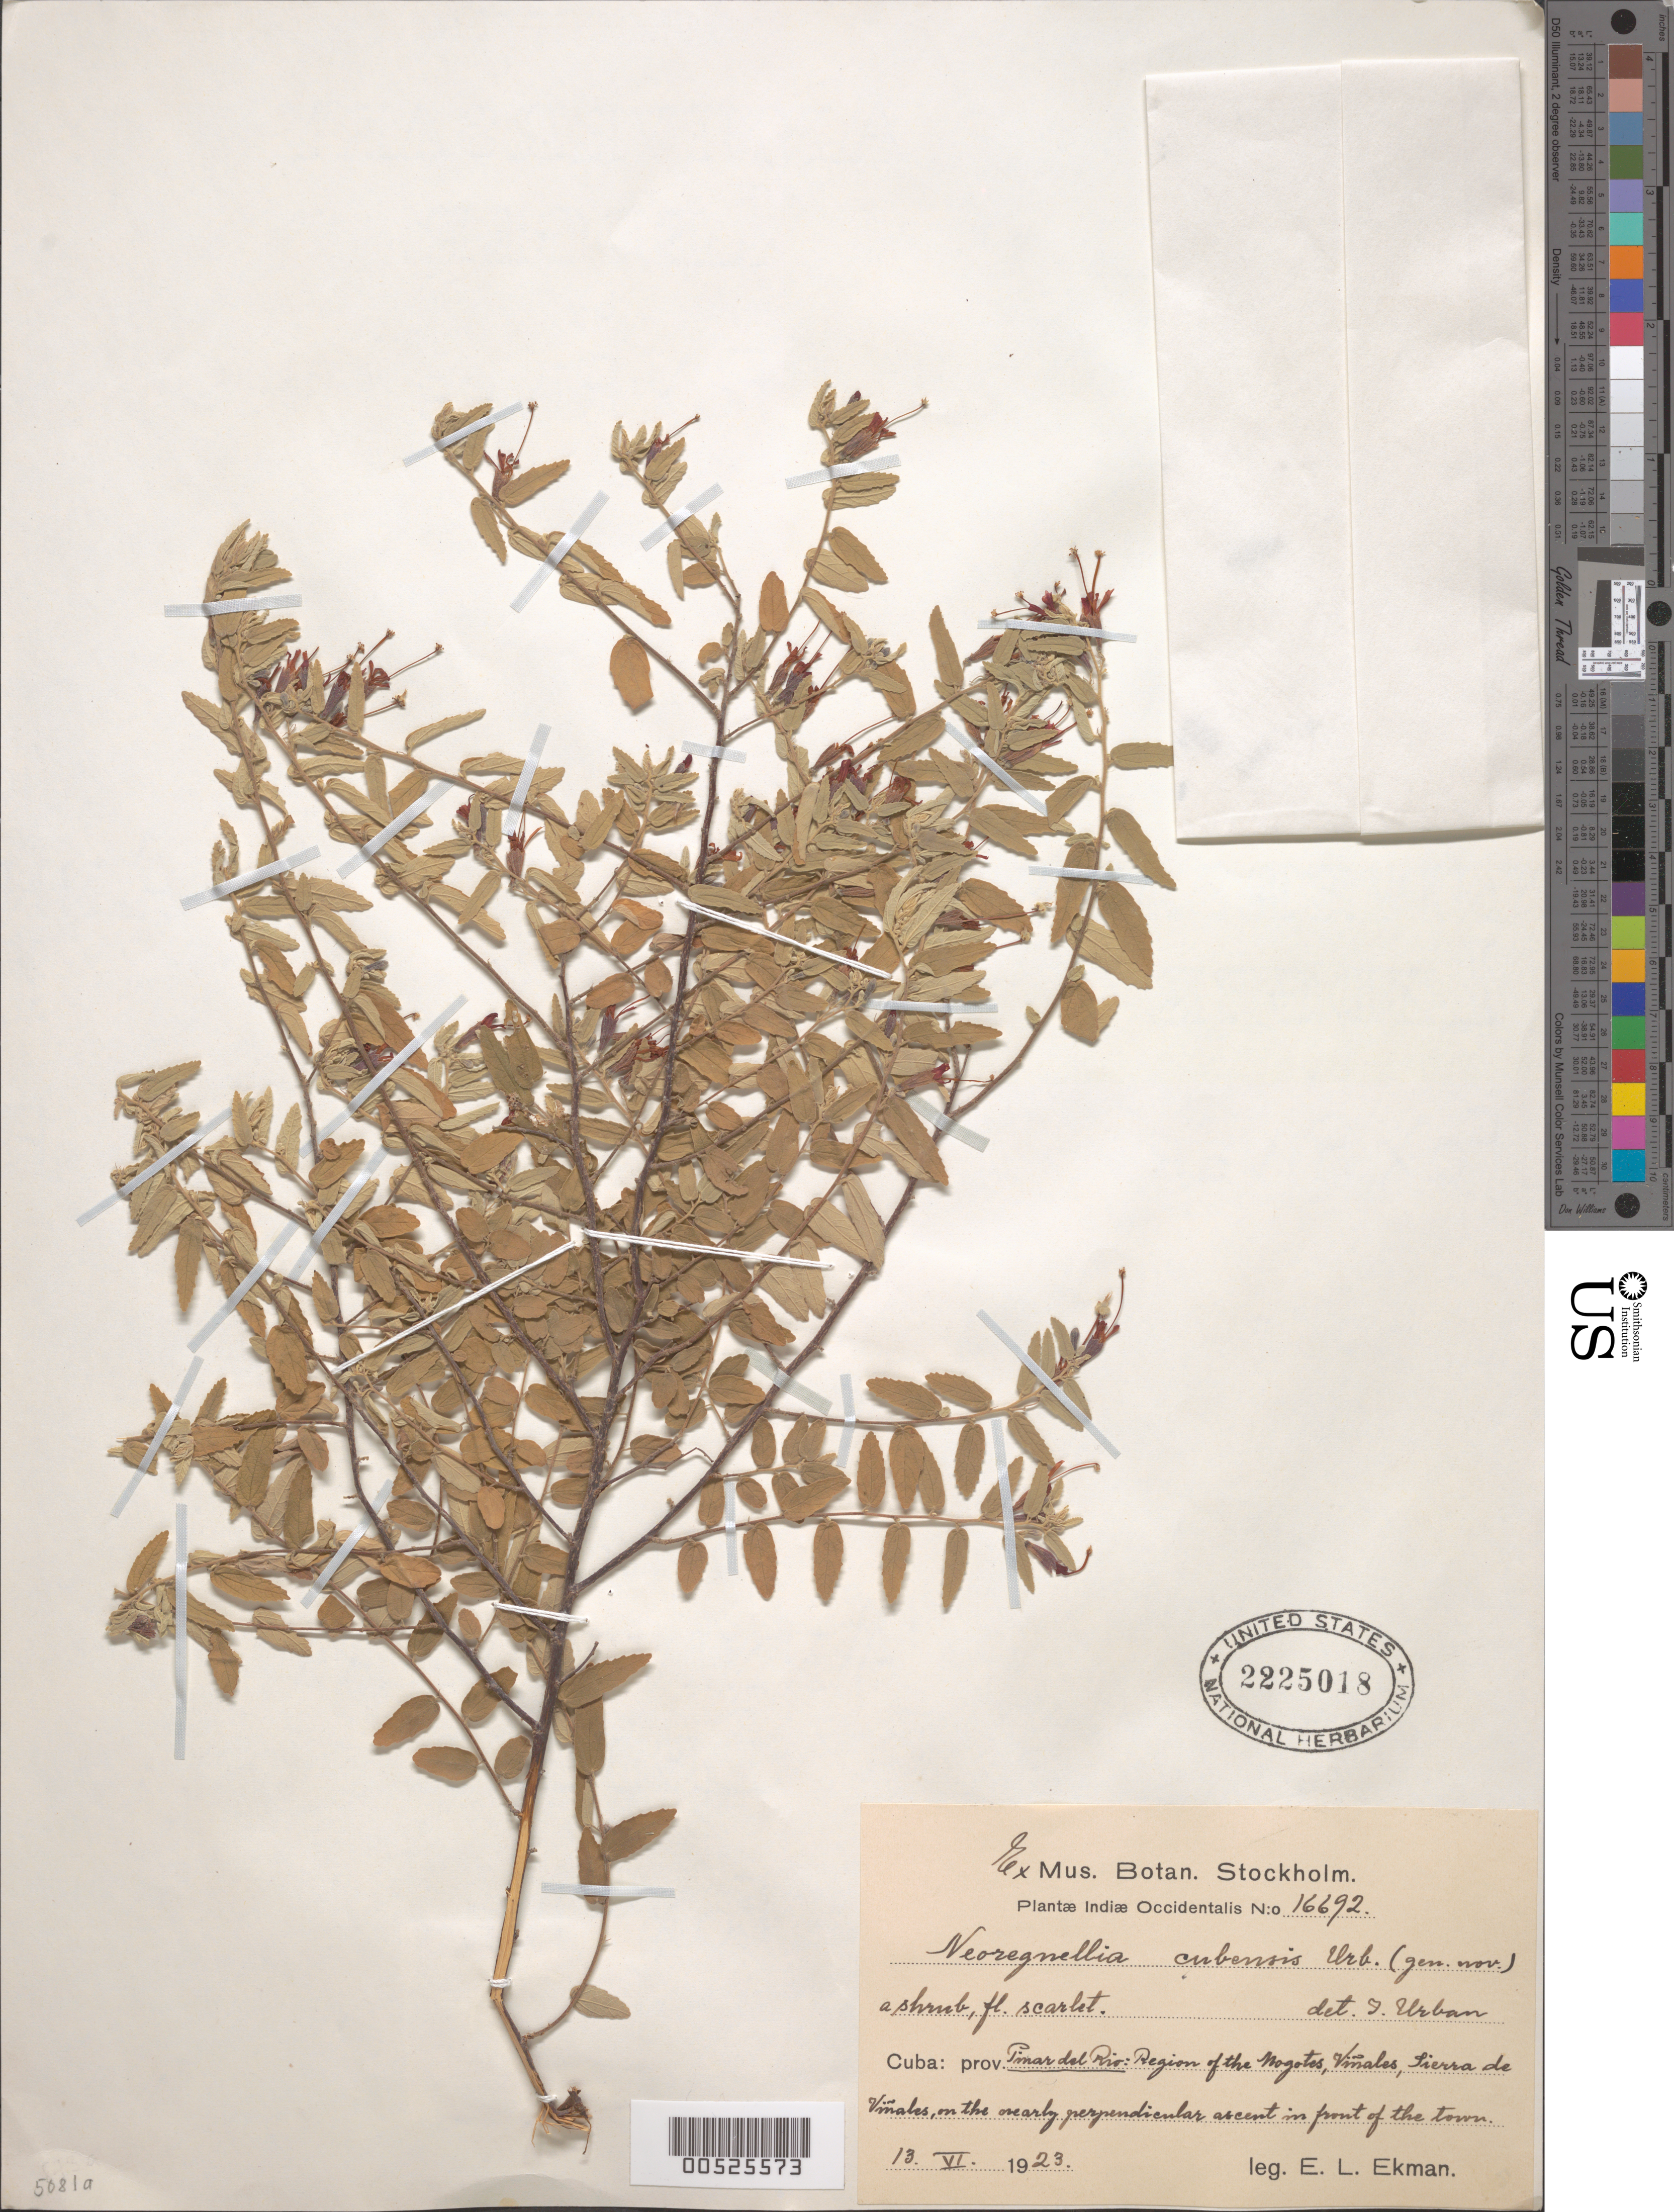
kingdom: Plantae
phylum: Tracheophyta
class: Magnoliopsida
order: Malvales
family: Malvaceae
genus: Neoregnellia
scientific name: Neoregnellia cubensis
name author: Urb.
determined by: Urban, Ignatz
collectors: E. L. Ekman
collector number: Pl. Ind. Occ. 16692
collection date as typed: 13 Jun 1923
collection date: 1923-06-13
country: Cuba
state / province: Pinar del Río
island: Greater Antilles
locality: Region of the Nogotes, Viñales, Sierra de Vinales, on the nearly perpendicular ascent in front of the town.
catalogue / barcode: US 2225018